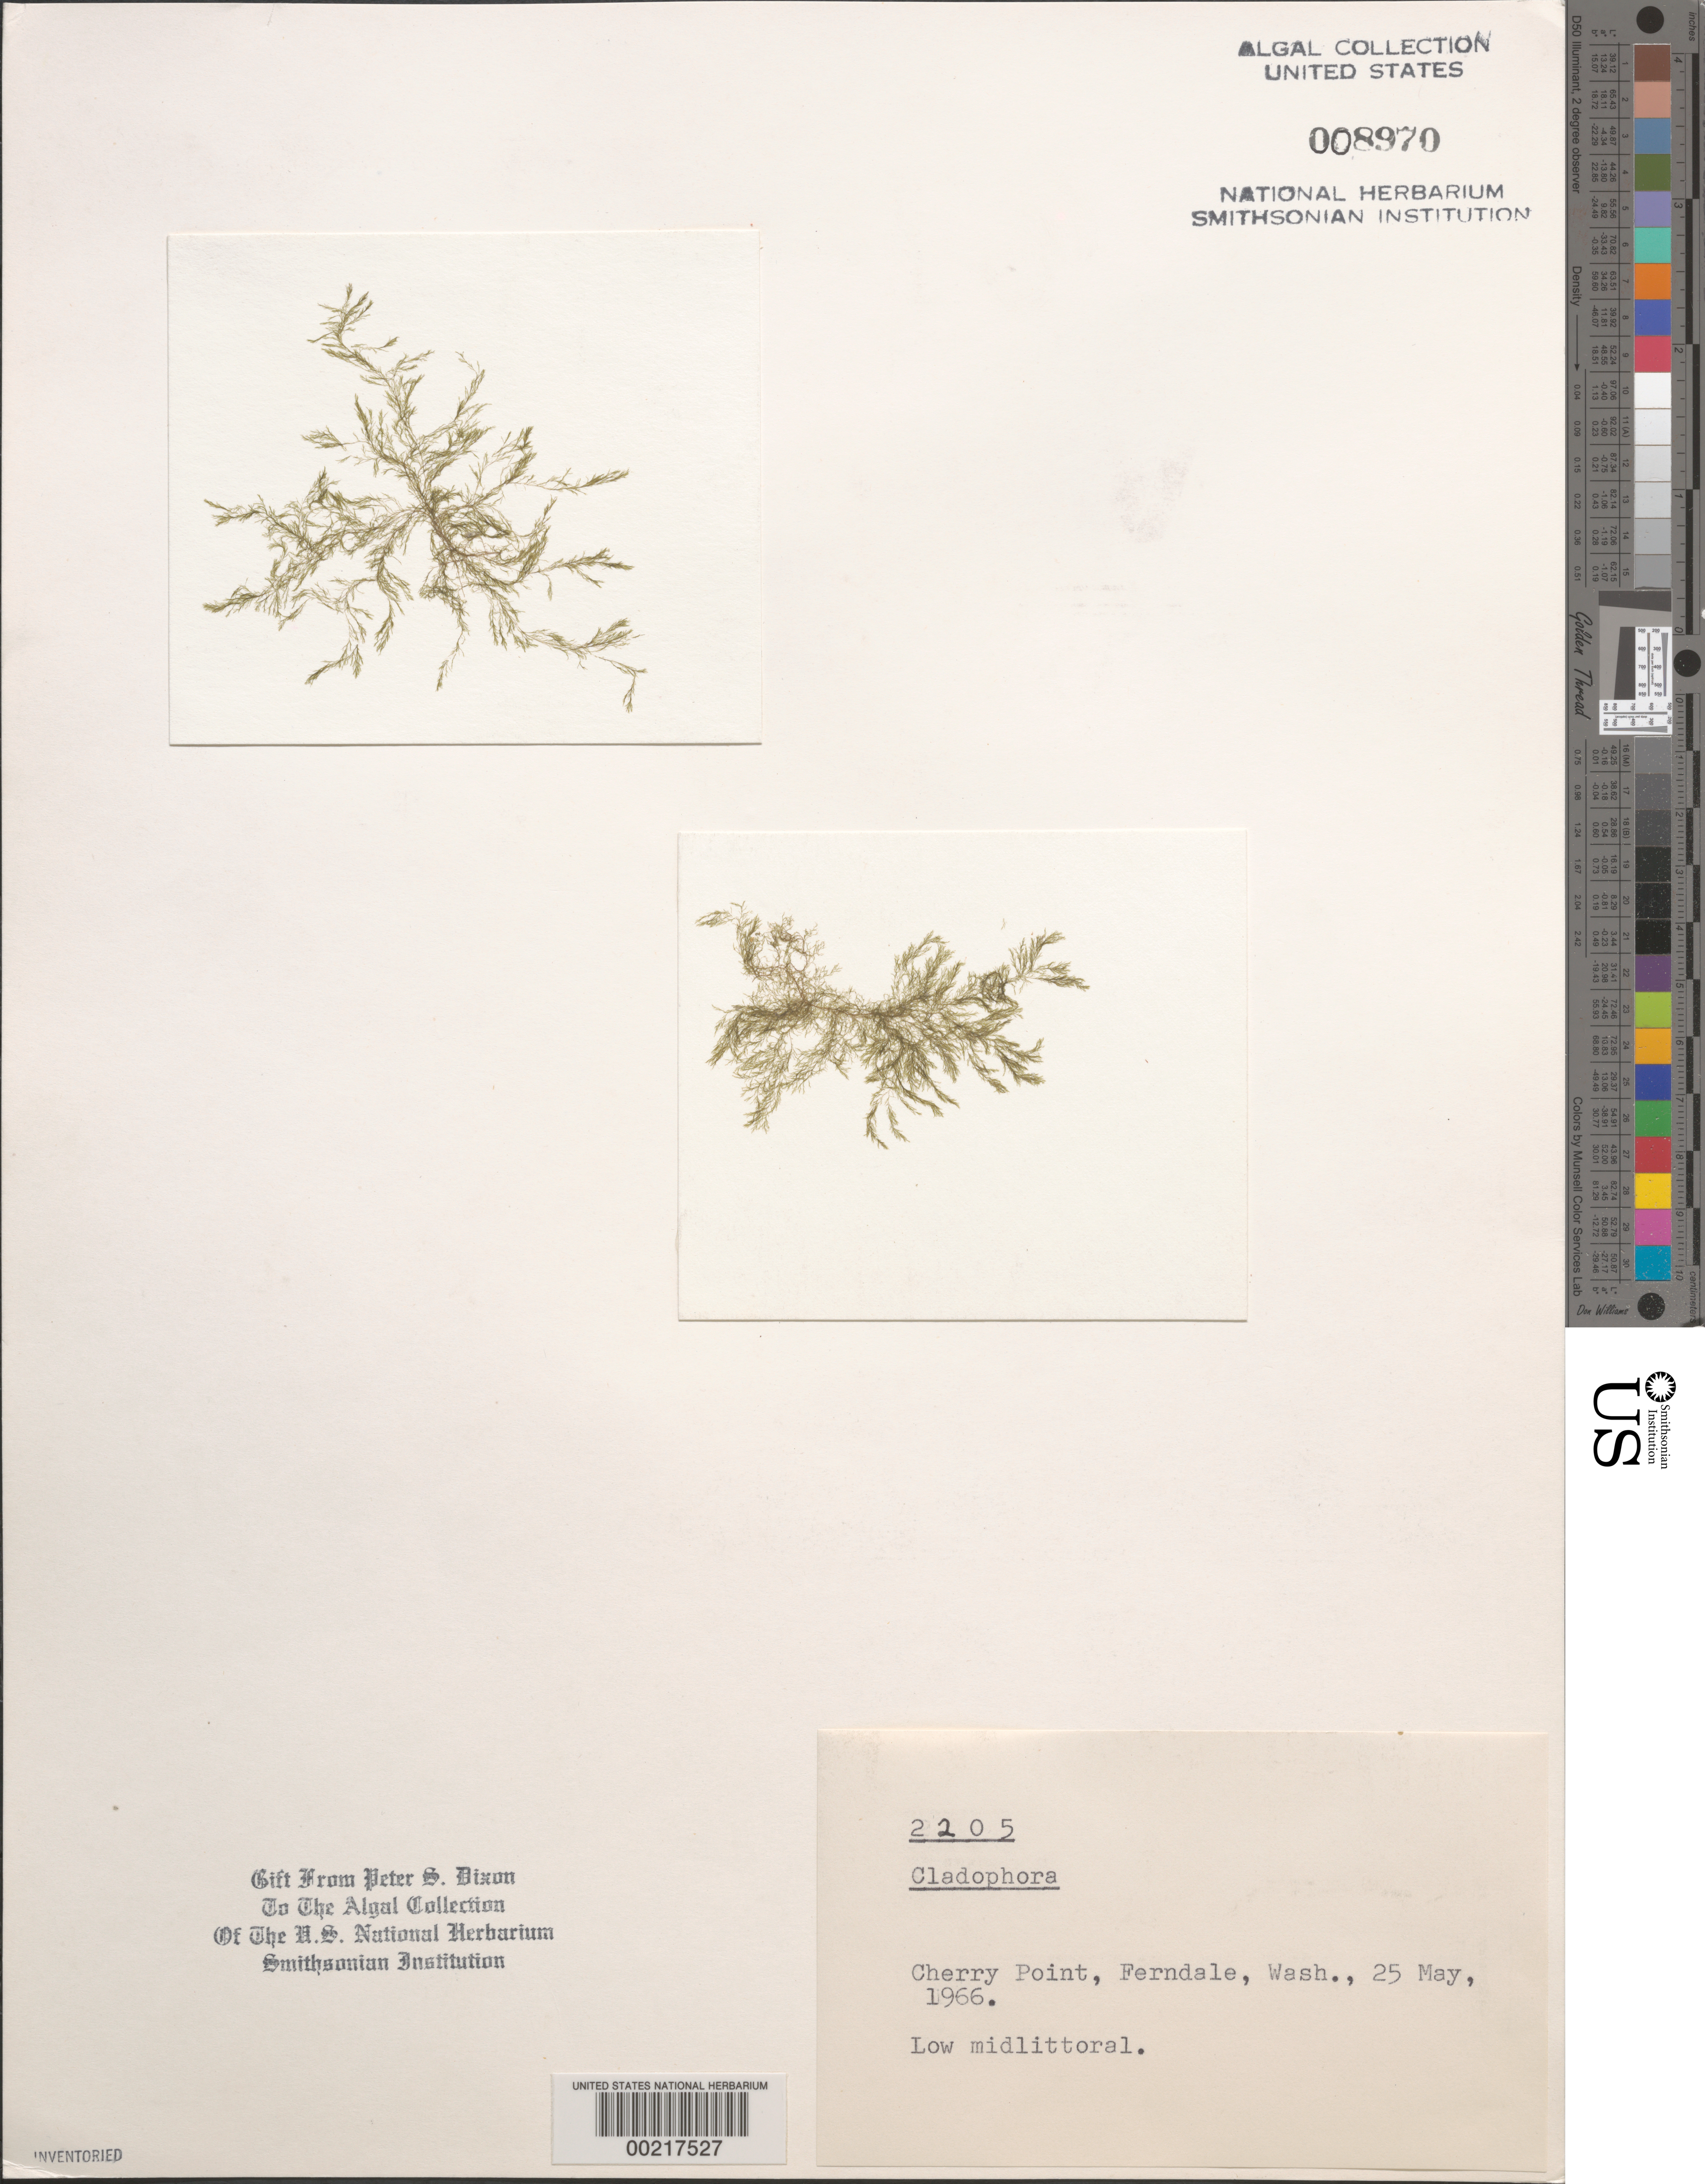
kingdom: Plantae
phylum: Chlorophyta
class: Ulvophyceae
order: Cladophorales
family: Cladophoraceae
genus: Cladophora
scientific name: Cladophora sp.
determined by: Dixon, P. S.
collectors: P. S. Dixon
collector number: PSD 2205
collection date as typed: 25 May 1966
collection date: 1966-05-25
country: United States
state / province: Washington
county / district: Whatcom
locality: Ferndale, Cherry Point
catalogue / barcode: US 8970